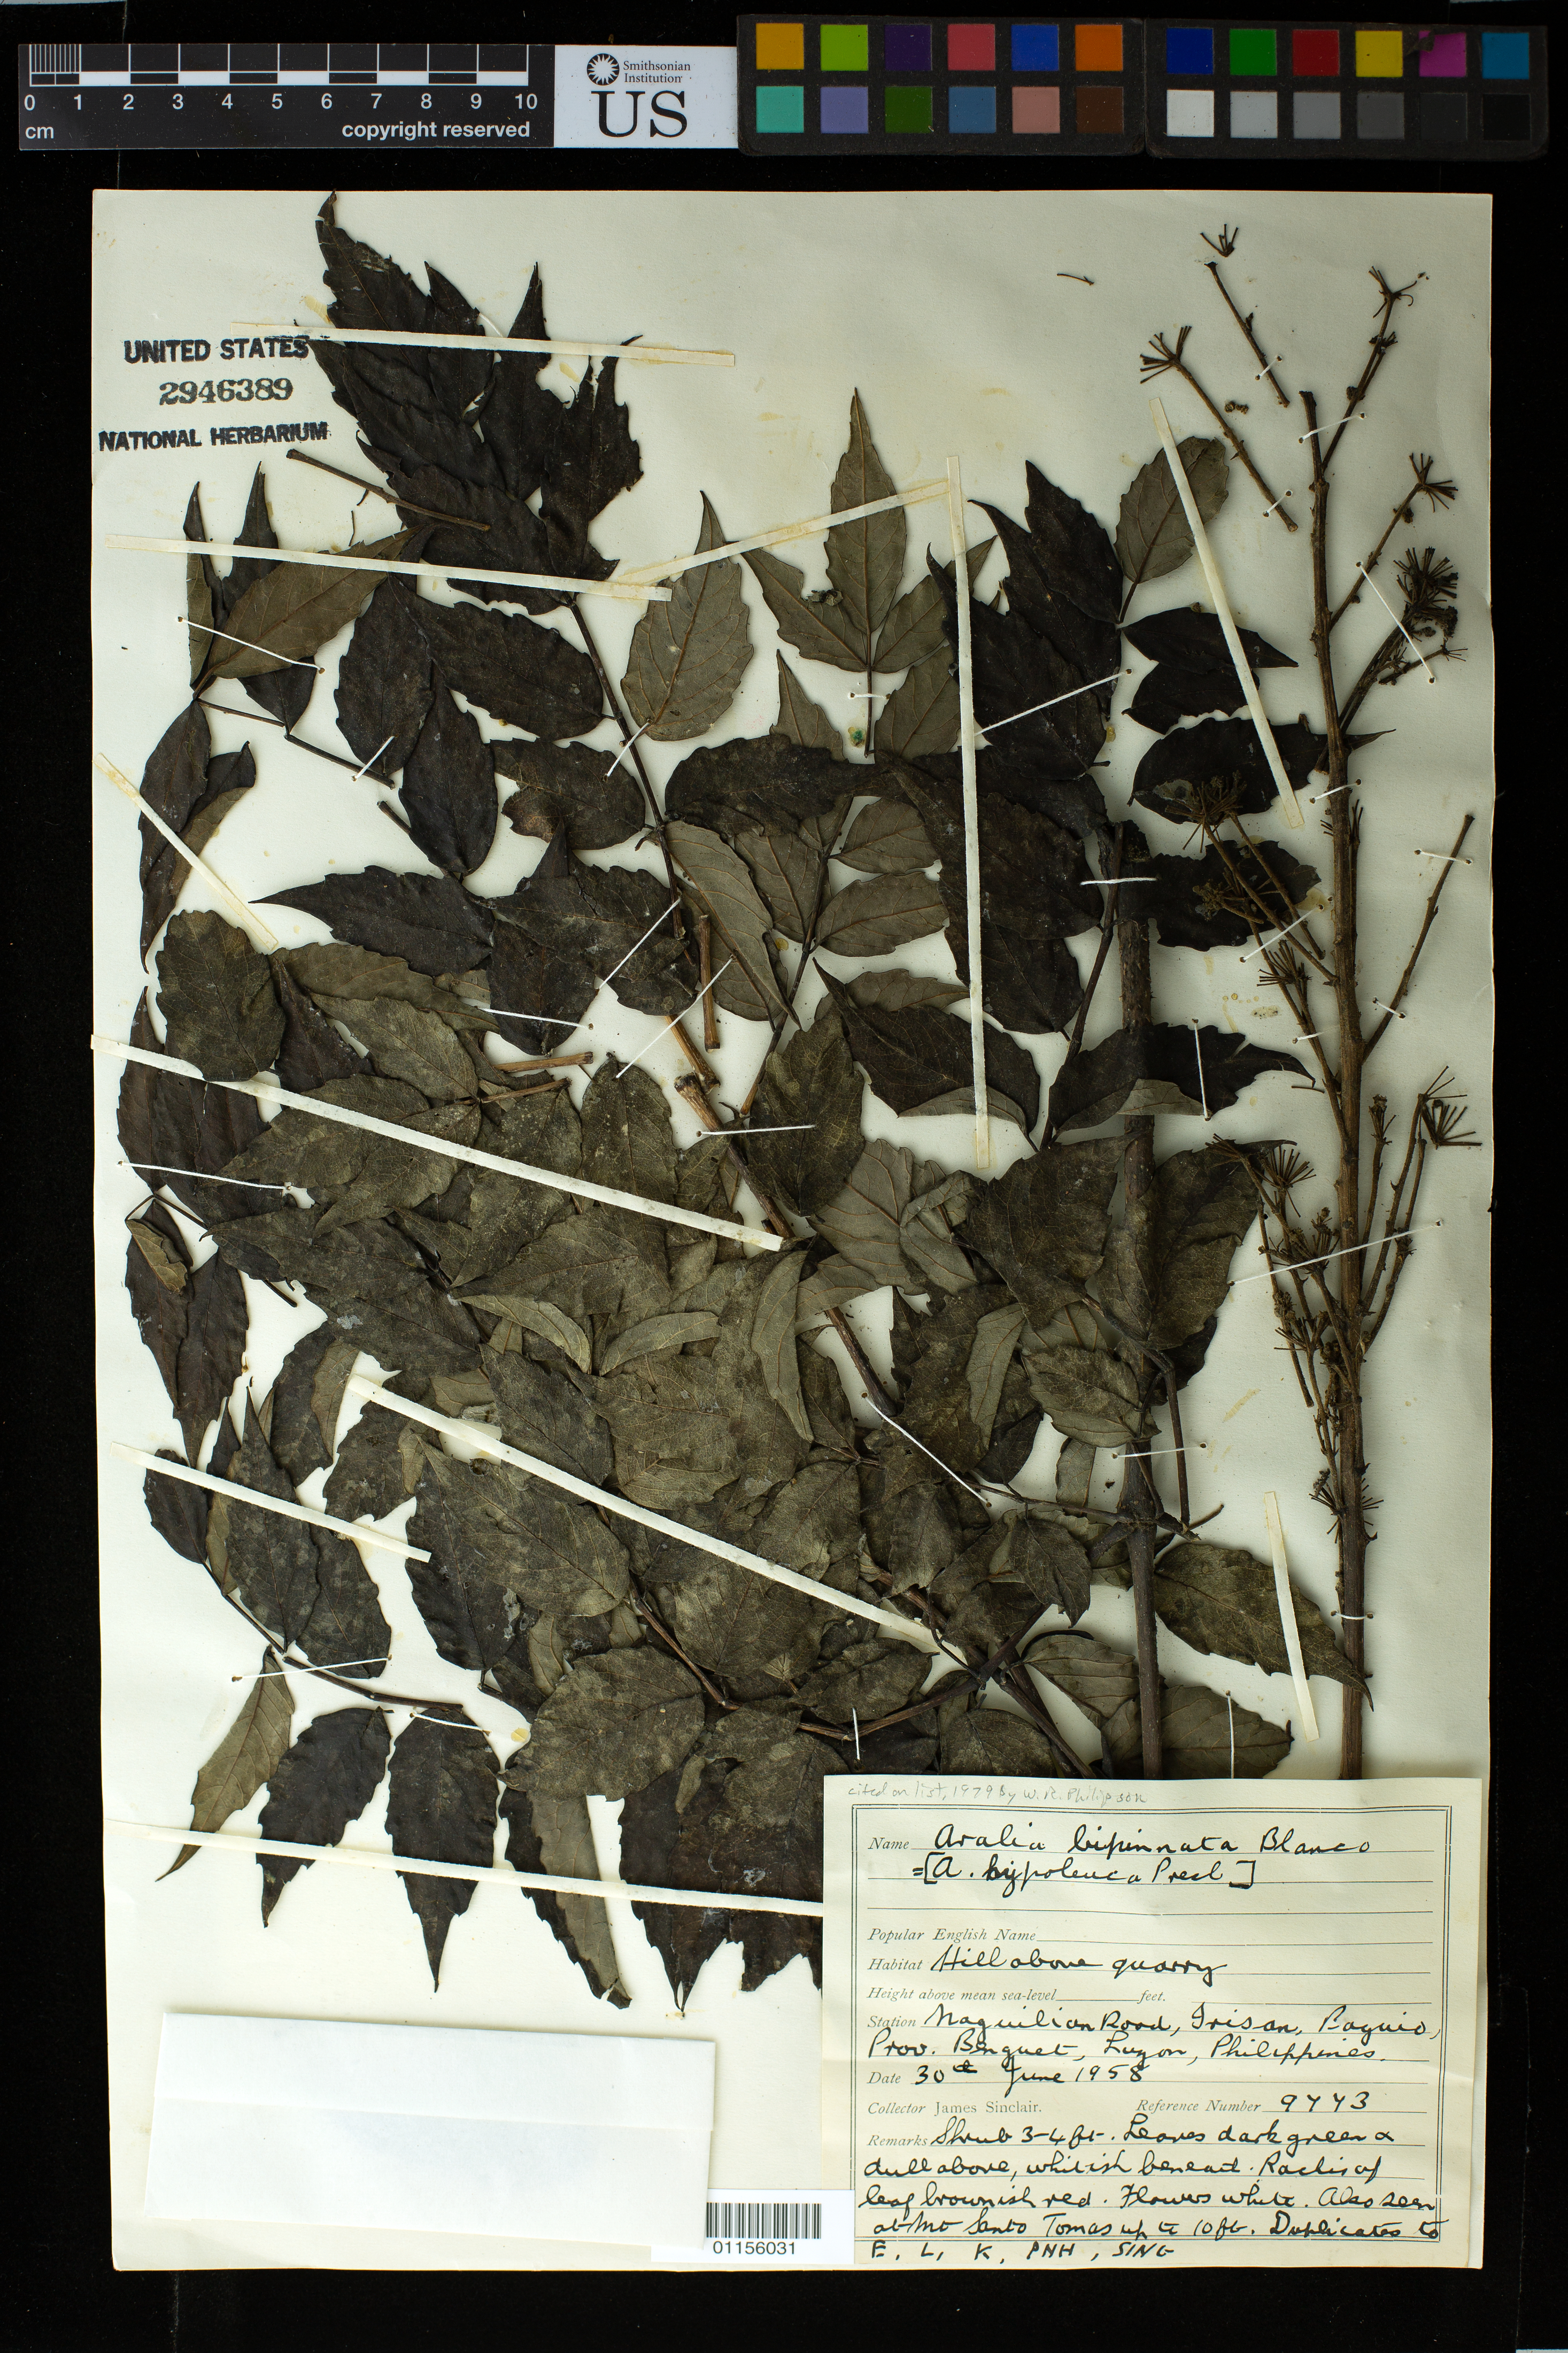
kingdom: Plantae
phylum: Tracheophyta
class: Magnoliopsida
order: Apiales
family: Araliaceae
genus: Aralia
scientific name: Aralia bipinnata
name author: Blanco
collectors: J. Sinclair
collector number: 9773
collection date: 1958-06-30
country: Philippines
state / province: Cordillera (Administrative Region)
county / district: Benguet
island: Luzon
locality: Naguilian Road, Irisan, Bagio, Luzon.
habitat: Hill above quarry.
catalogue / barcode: US 2946389